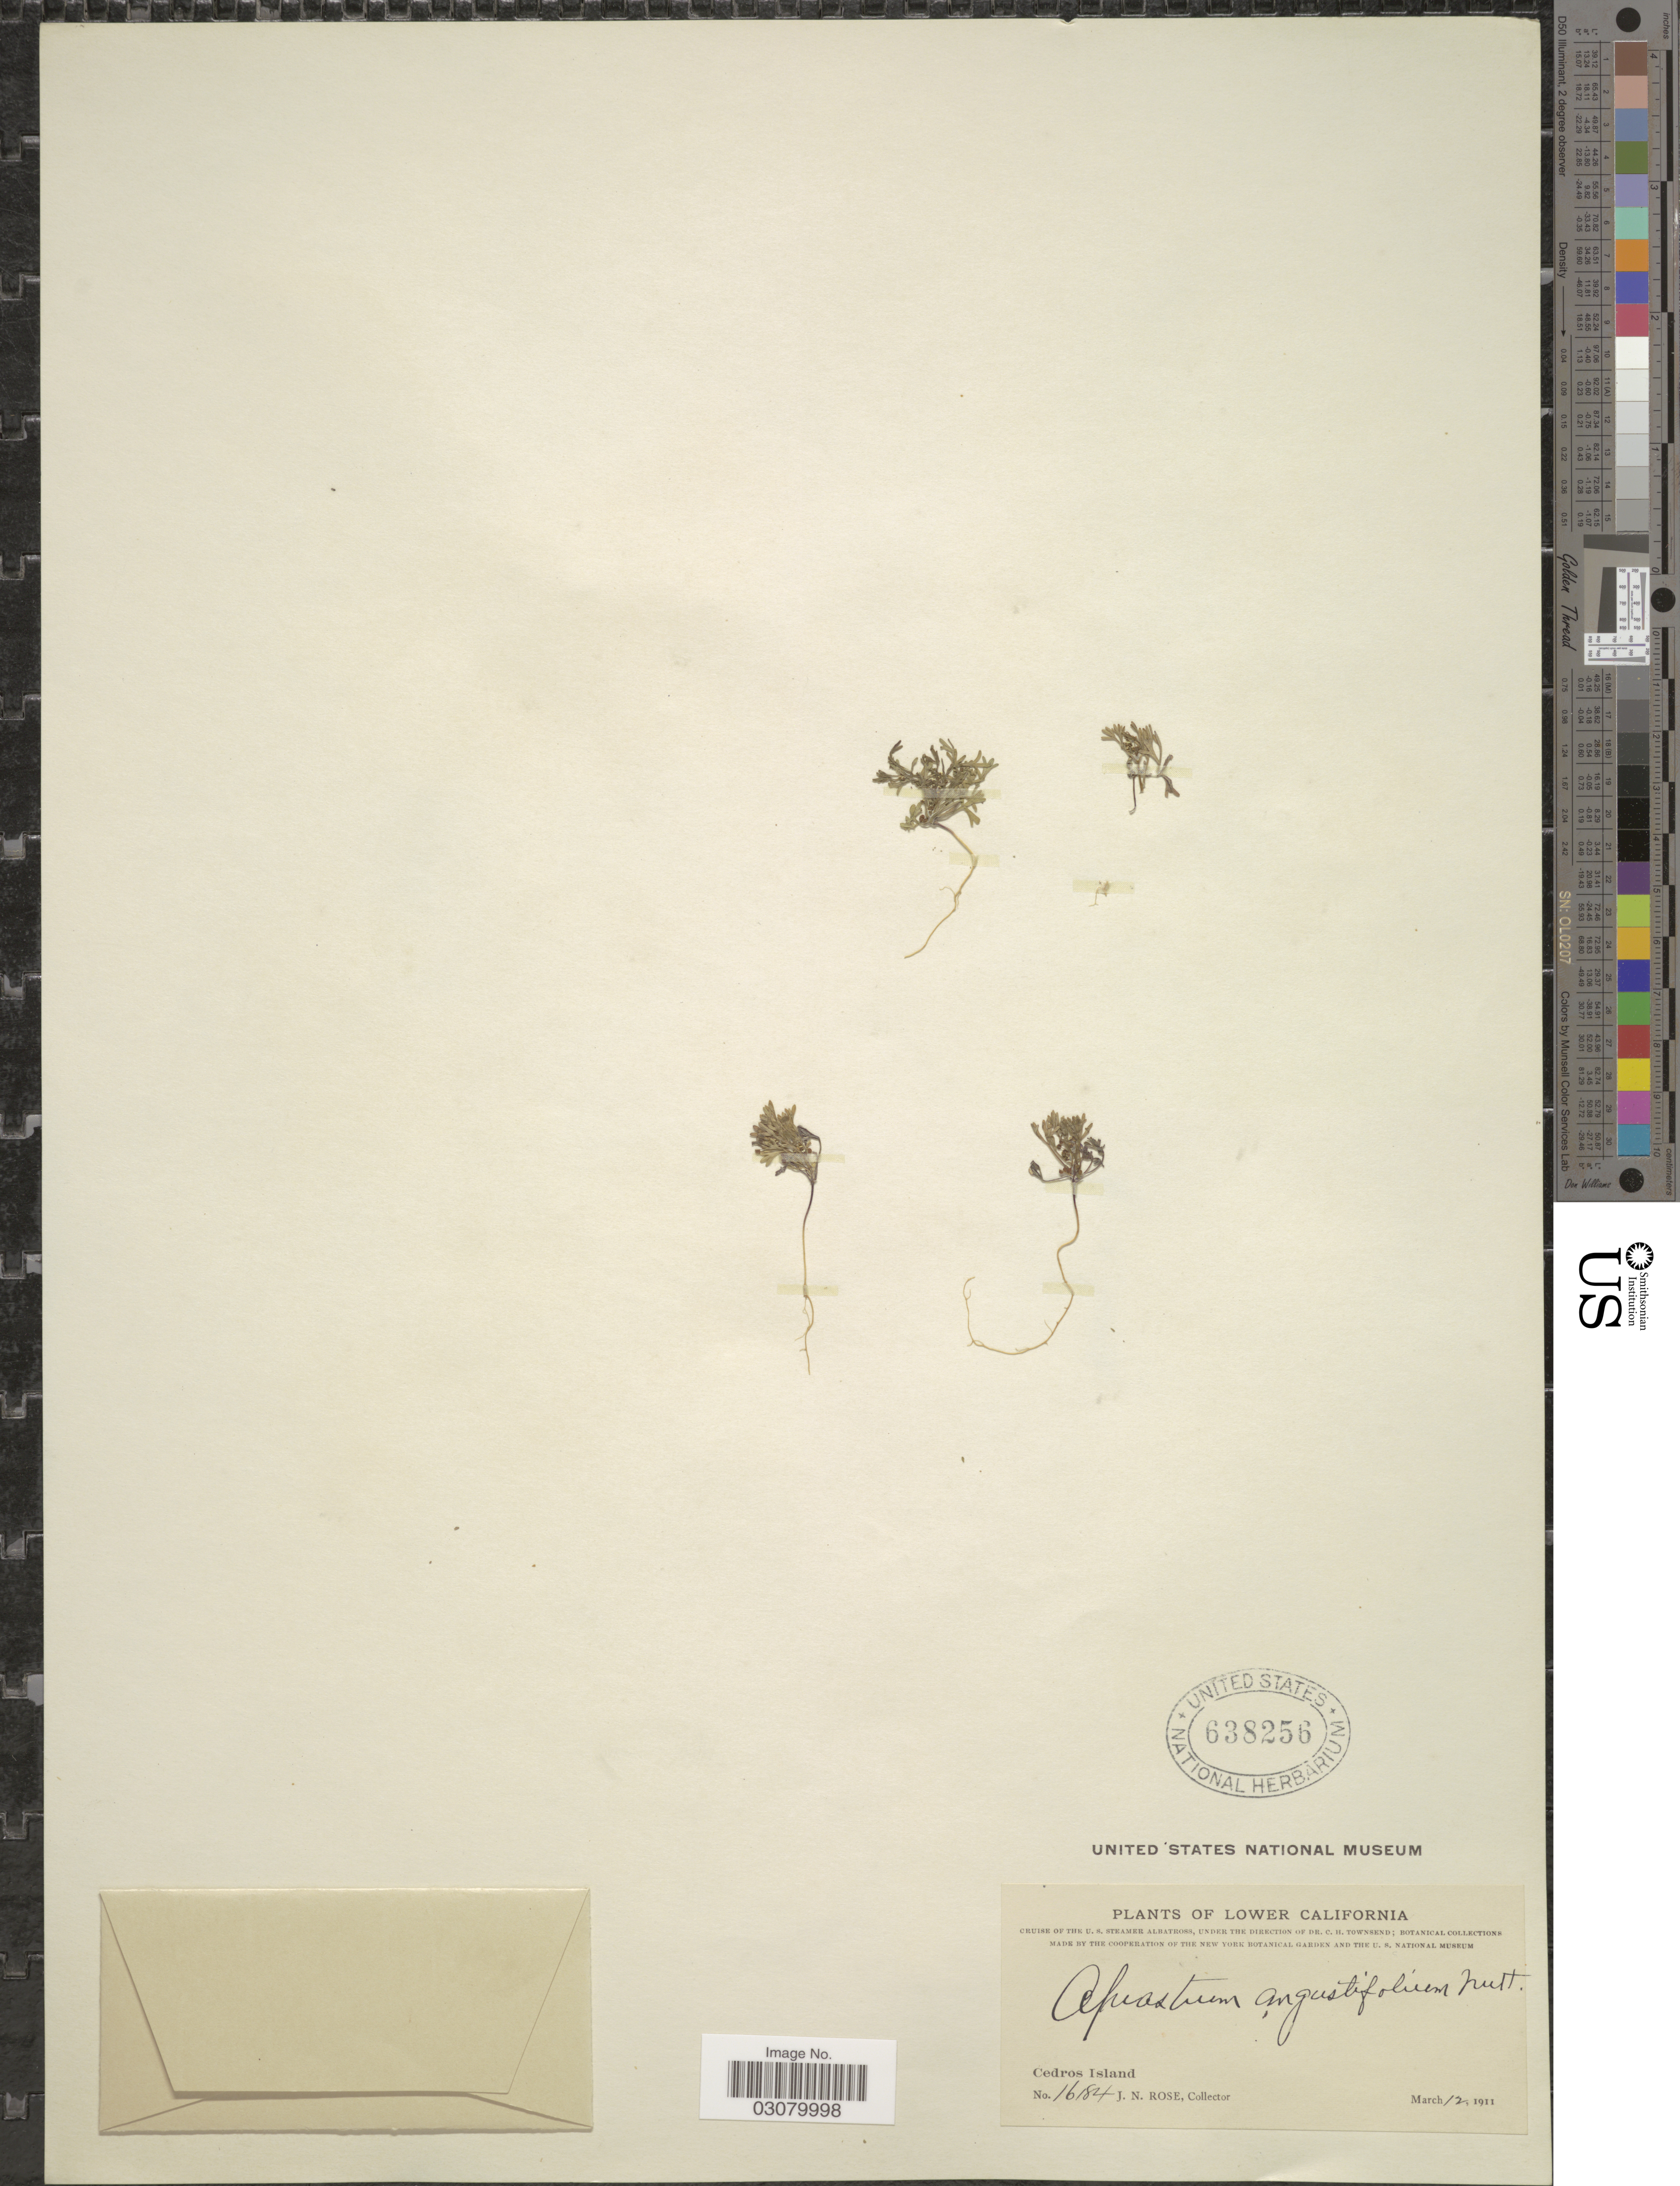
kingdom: Plantae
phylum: Tracheophyta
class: Magnoliopsida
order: Apiales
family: Apiaceae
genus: Apiastrum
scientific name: Apiastrum angustifolium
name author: Nutt.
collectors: J. N. Rose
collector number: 16184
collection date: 1911-03-12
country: Mexico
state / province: Baja California Norte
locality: Lower California, Cedros Island.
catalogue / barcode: US 638256